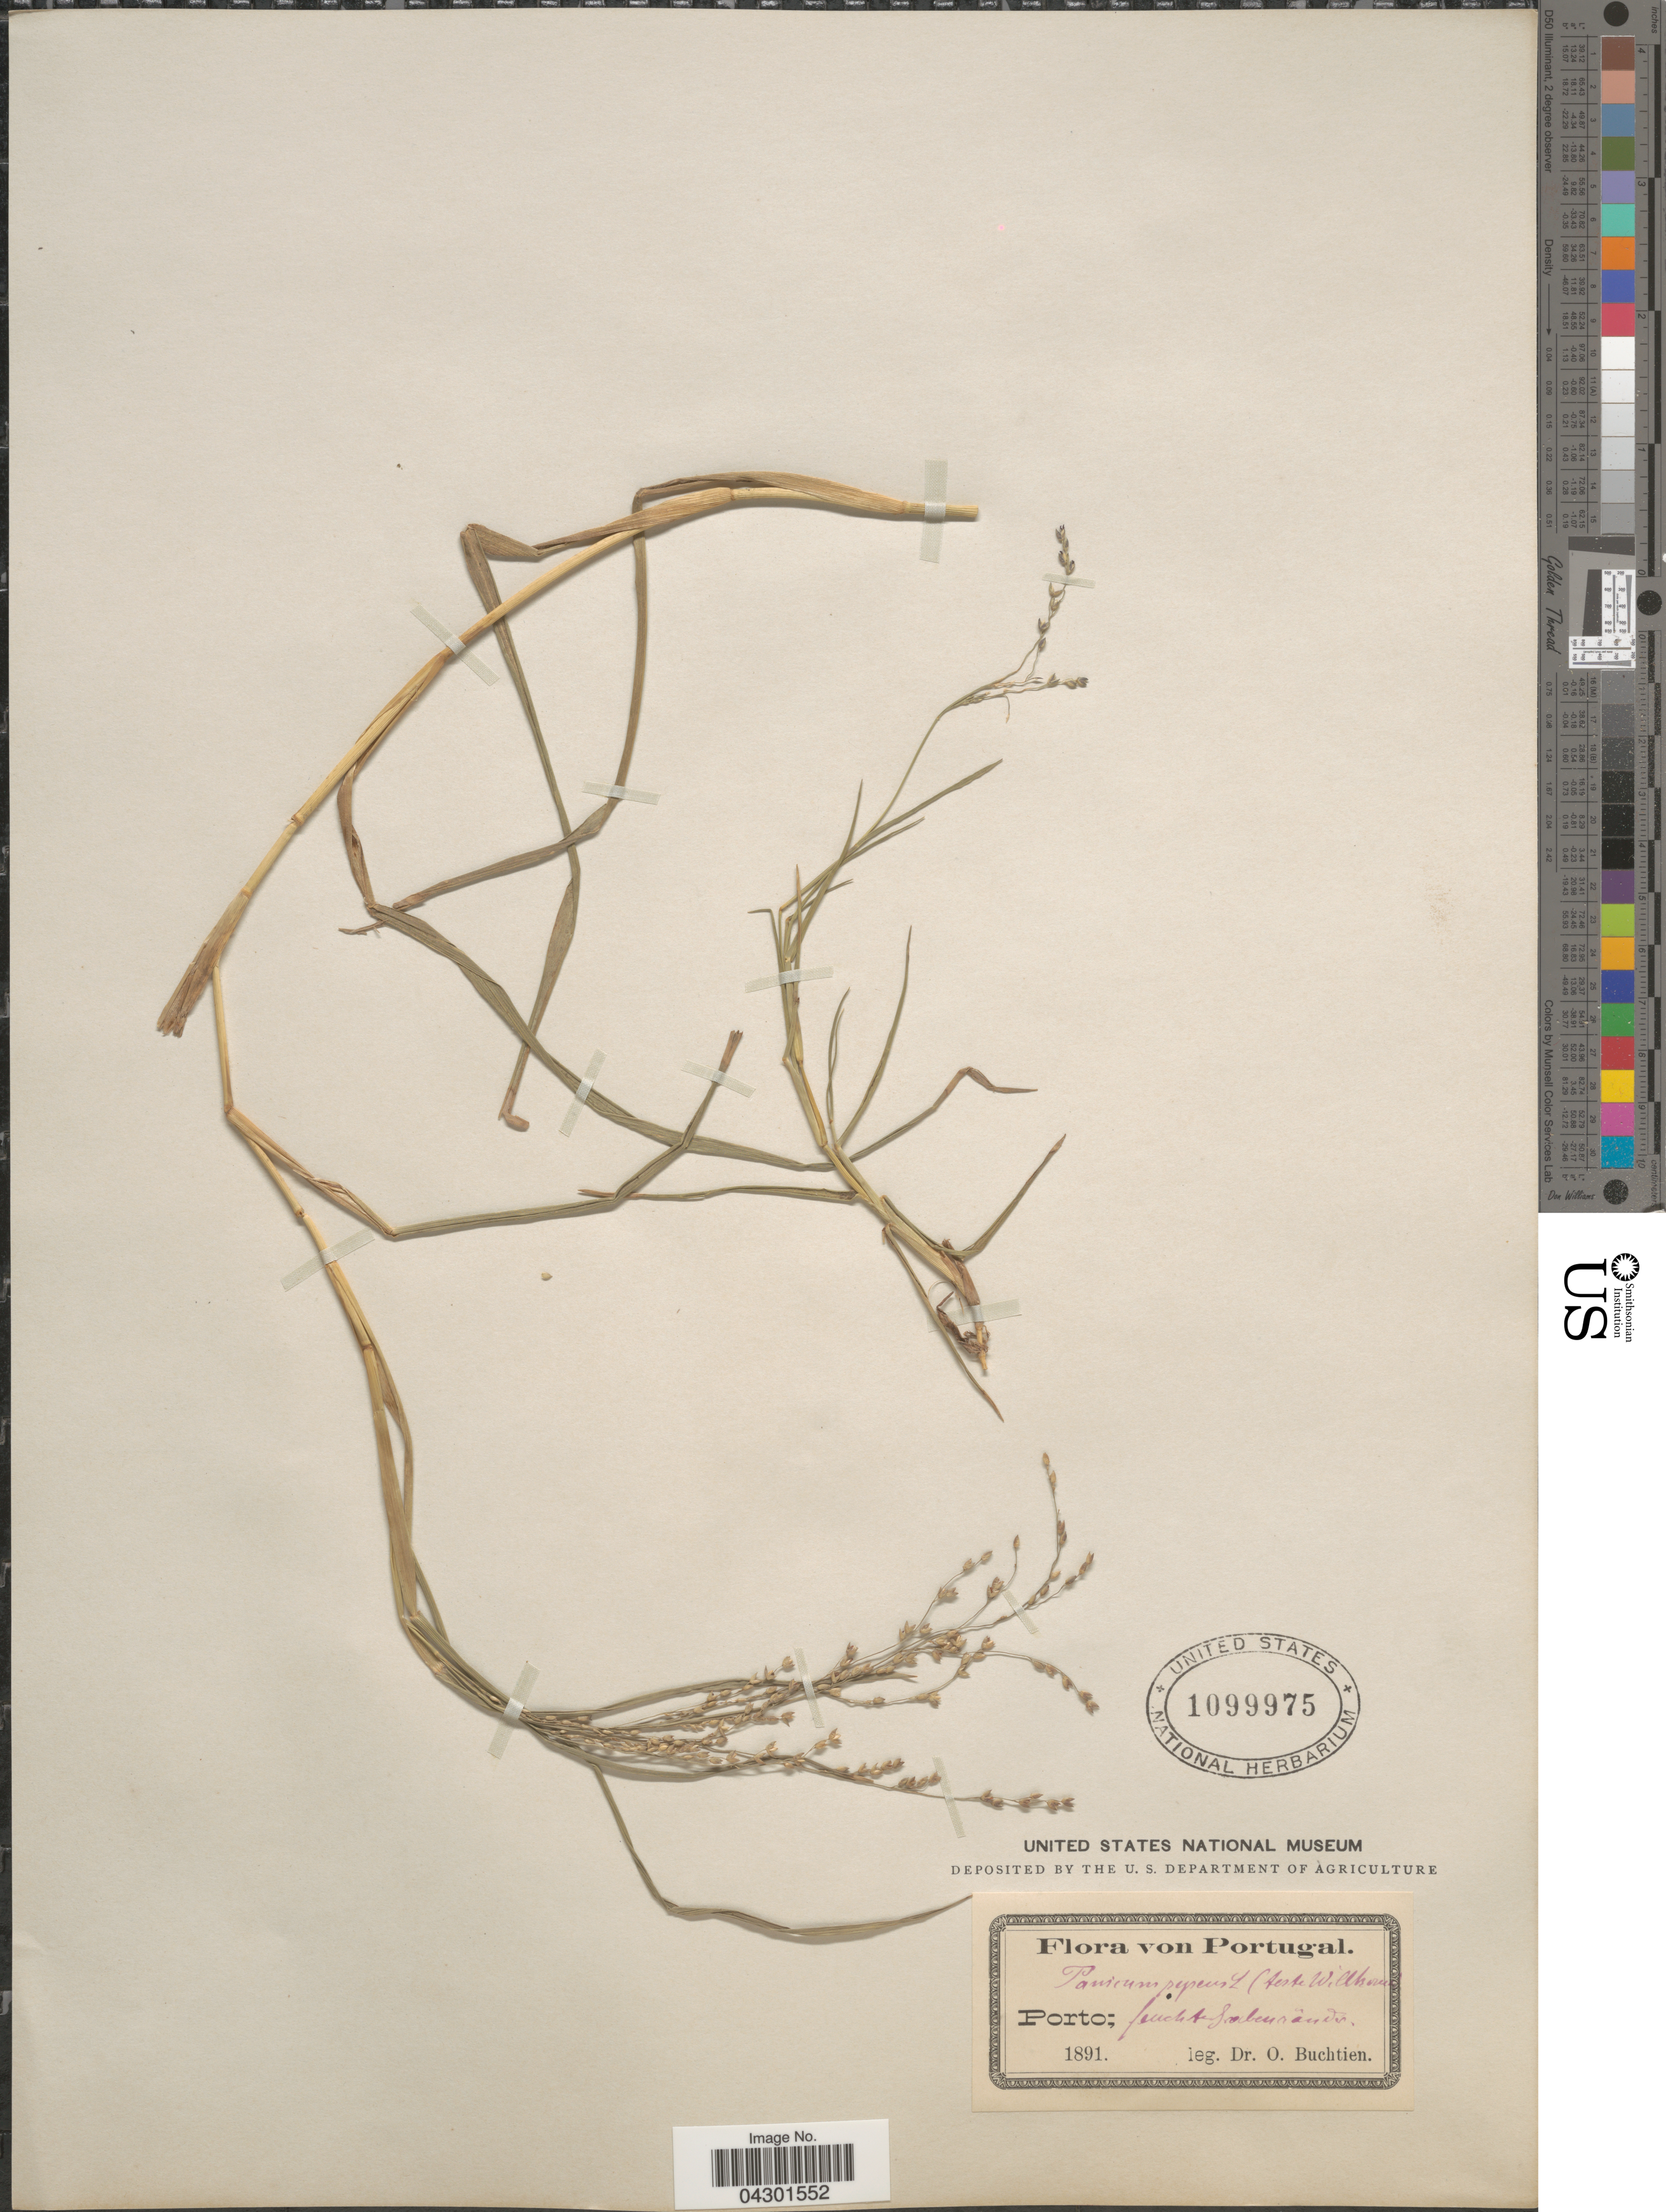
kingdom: Plantae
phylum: Tracheophyta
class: Liliopsida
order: Poales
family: Poaceae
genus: Panicum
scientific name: Panicum repens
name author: L.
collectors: O. Buchtien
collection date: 1891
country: Portugal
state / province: Porto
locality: Feuchte Saubennander.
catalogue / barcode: US 1099975